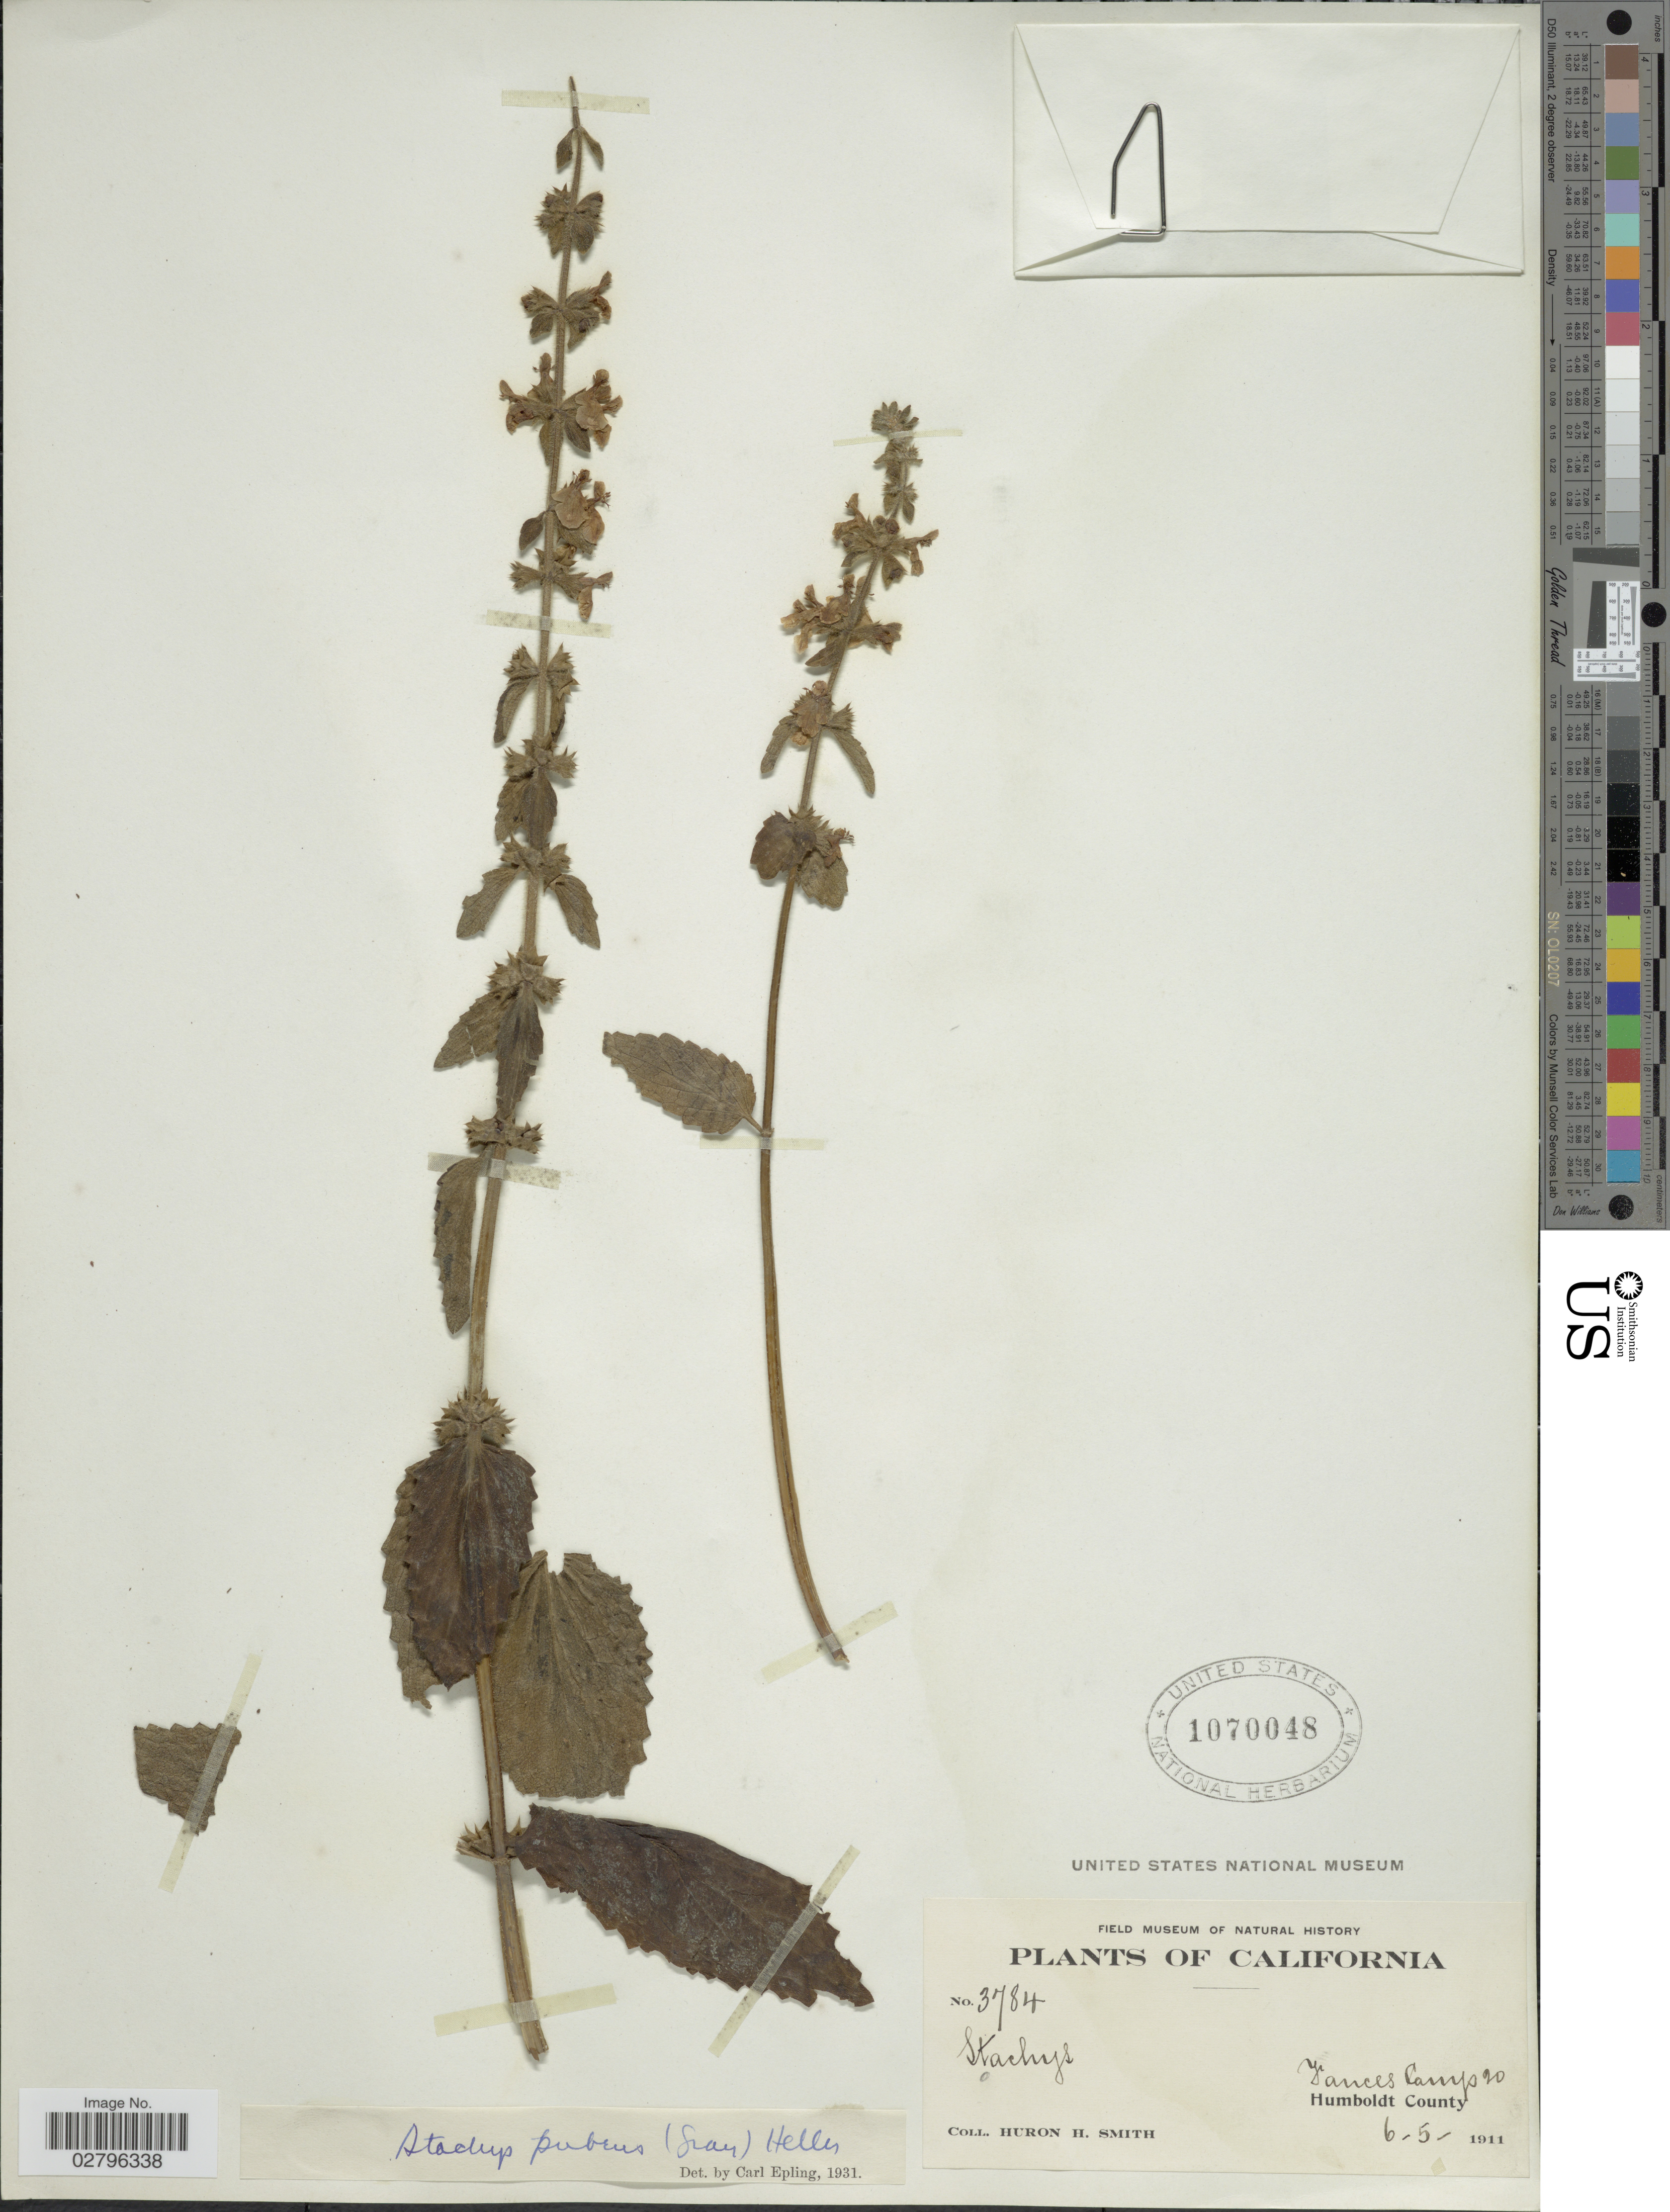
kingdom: Plantae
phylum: Tracheophyta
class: Magnoliopsida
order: Lamiales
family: Lamiaceae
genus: Stachys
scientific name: Stachys mexicana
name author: Benth.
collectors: Huron H. Smith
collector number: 3784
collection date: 1911-06-05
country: United States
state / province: California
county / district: Humboldt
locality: Vances Camp 20. Humboldt County.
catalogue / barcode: US 1070048